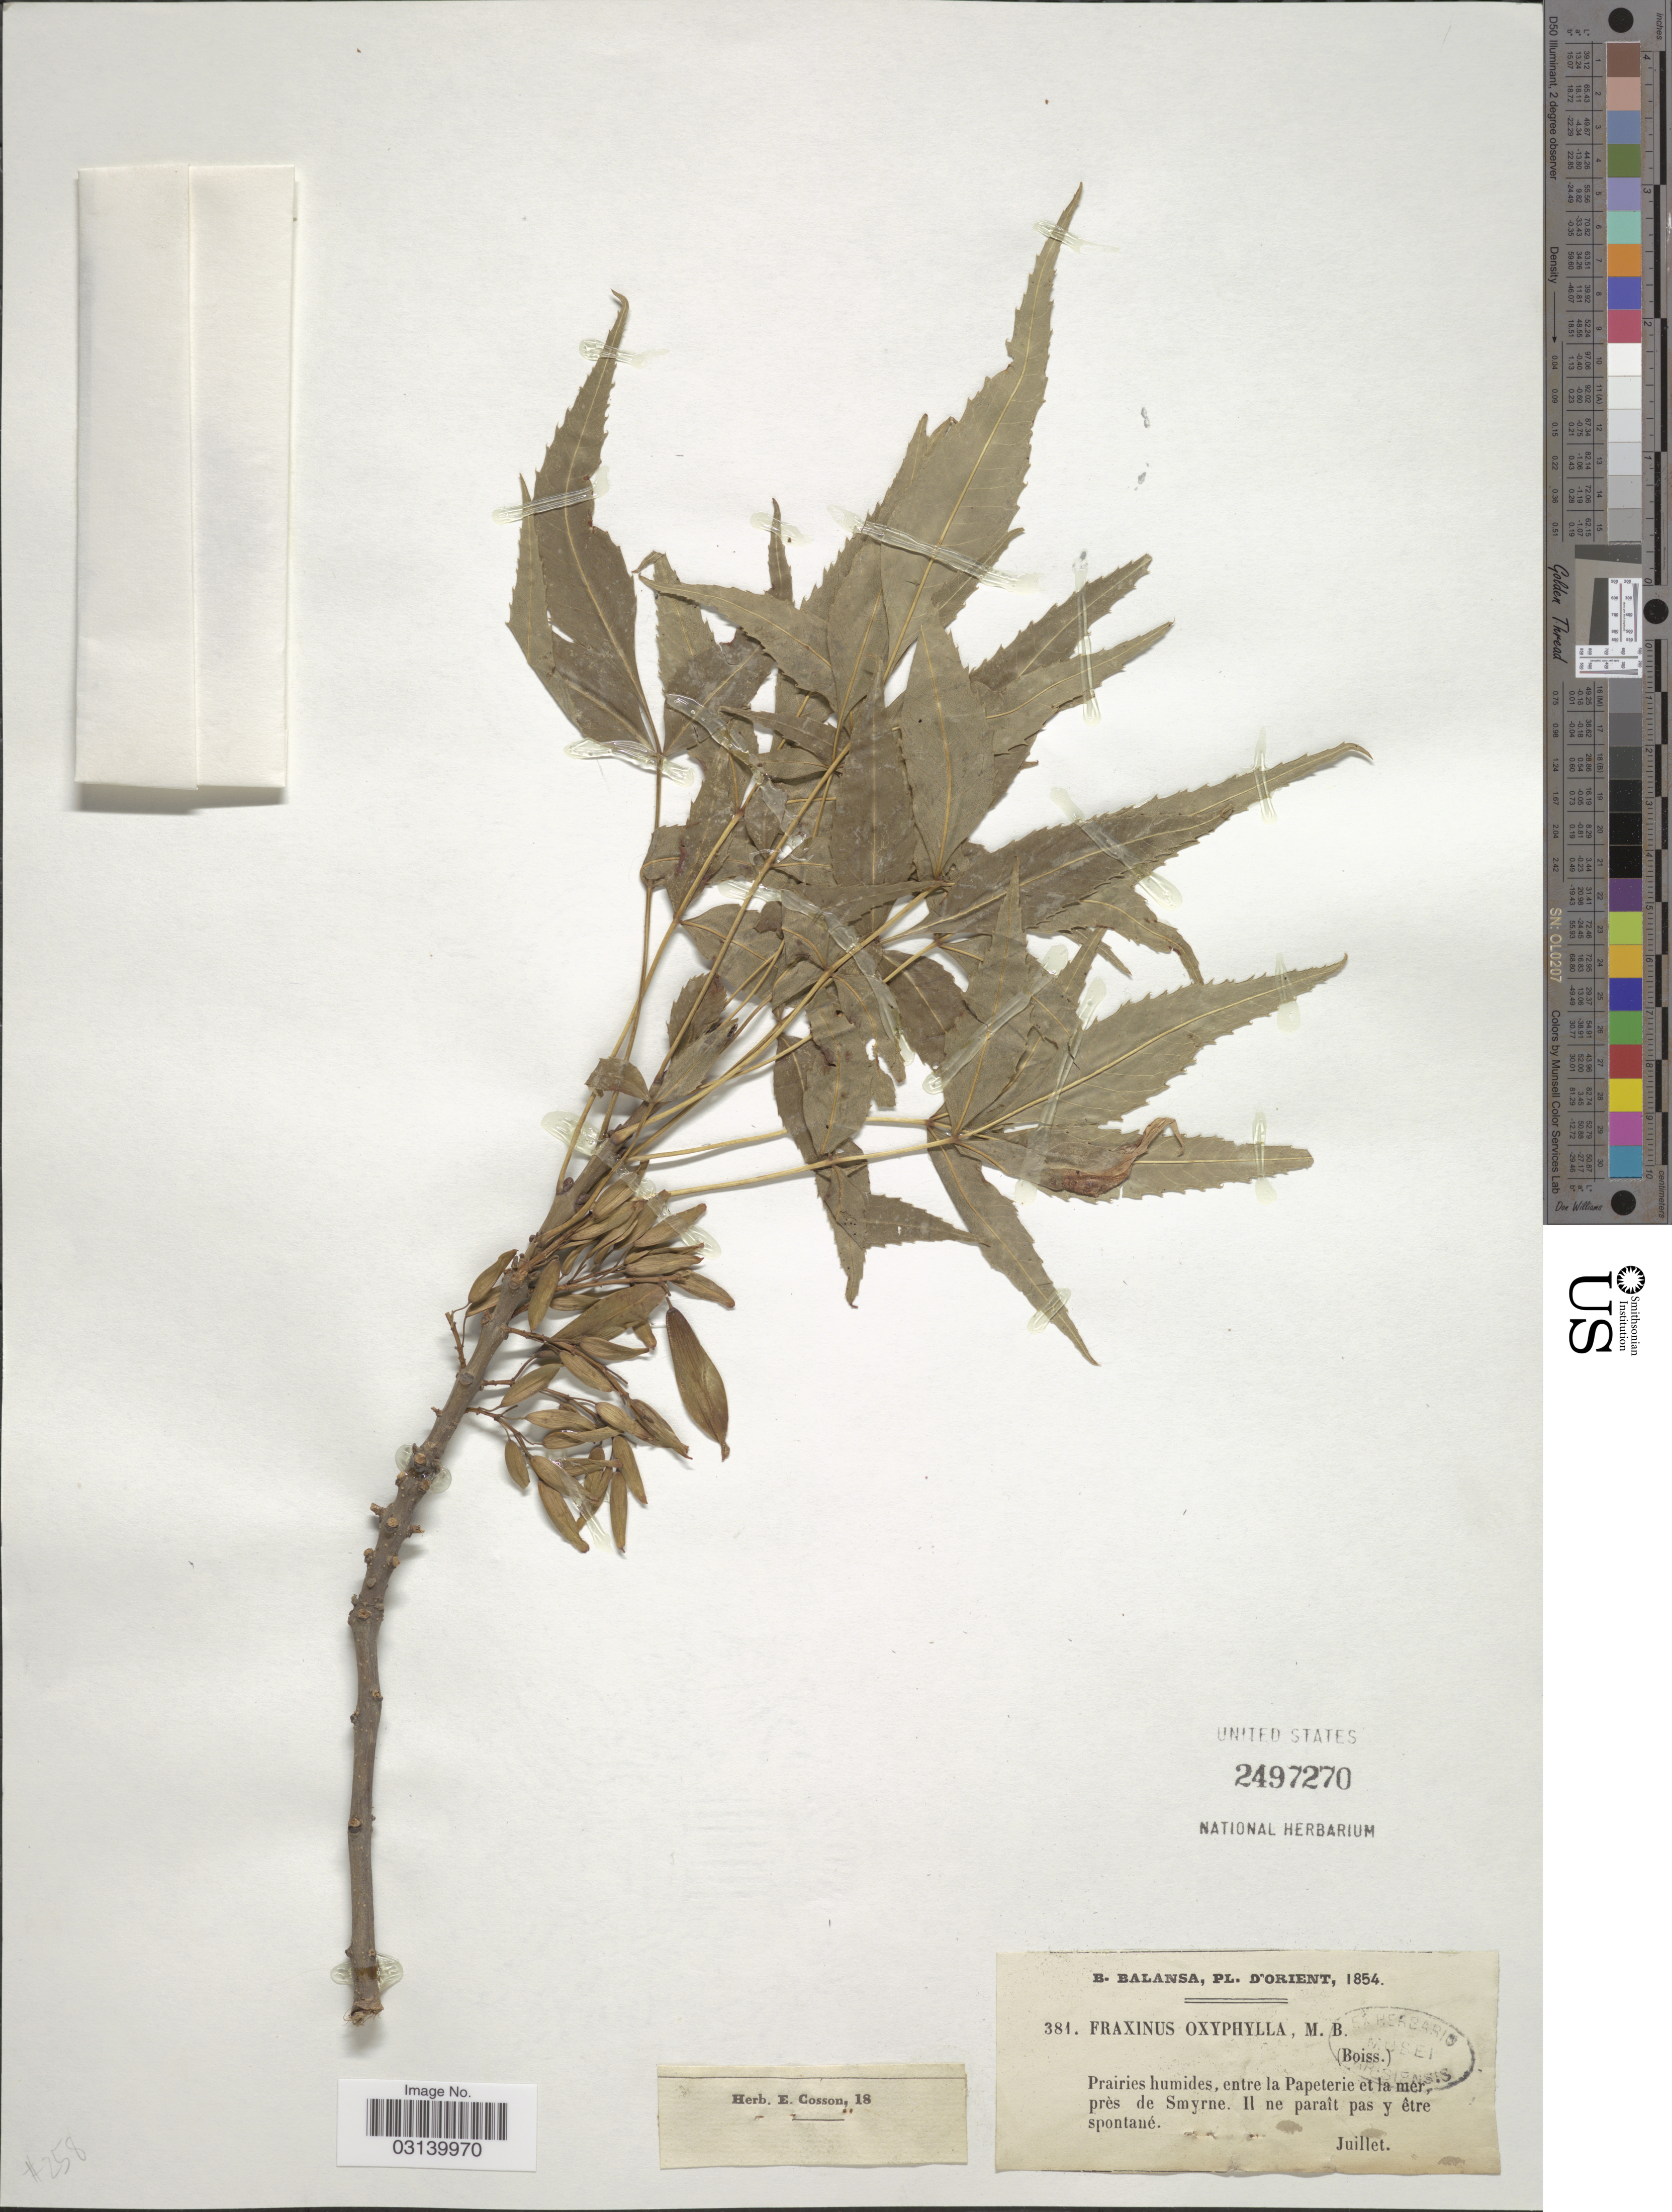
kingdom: Plantae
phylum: Tracheophyta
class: Magnoliopsida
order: Lamiales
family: Oleaceae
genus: Fraxinus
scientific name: Fraxinus oxyphylla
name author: M. Bieb.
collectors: B. Balansa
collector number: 381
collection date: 1854-07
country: Turkey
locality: D'Orient. Prairies humides, entre la Papeterie et la mer, près de Smyrne.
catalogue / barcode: US 2497270